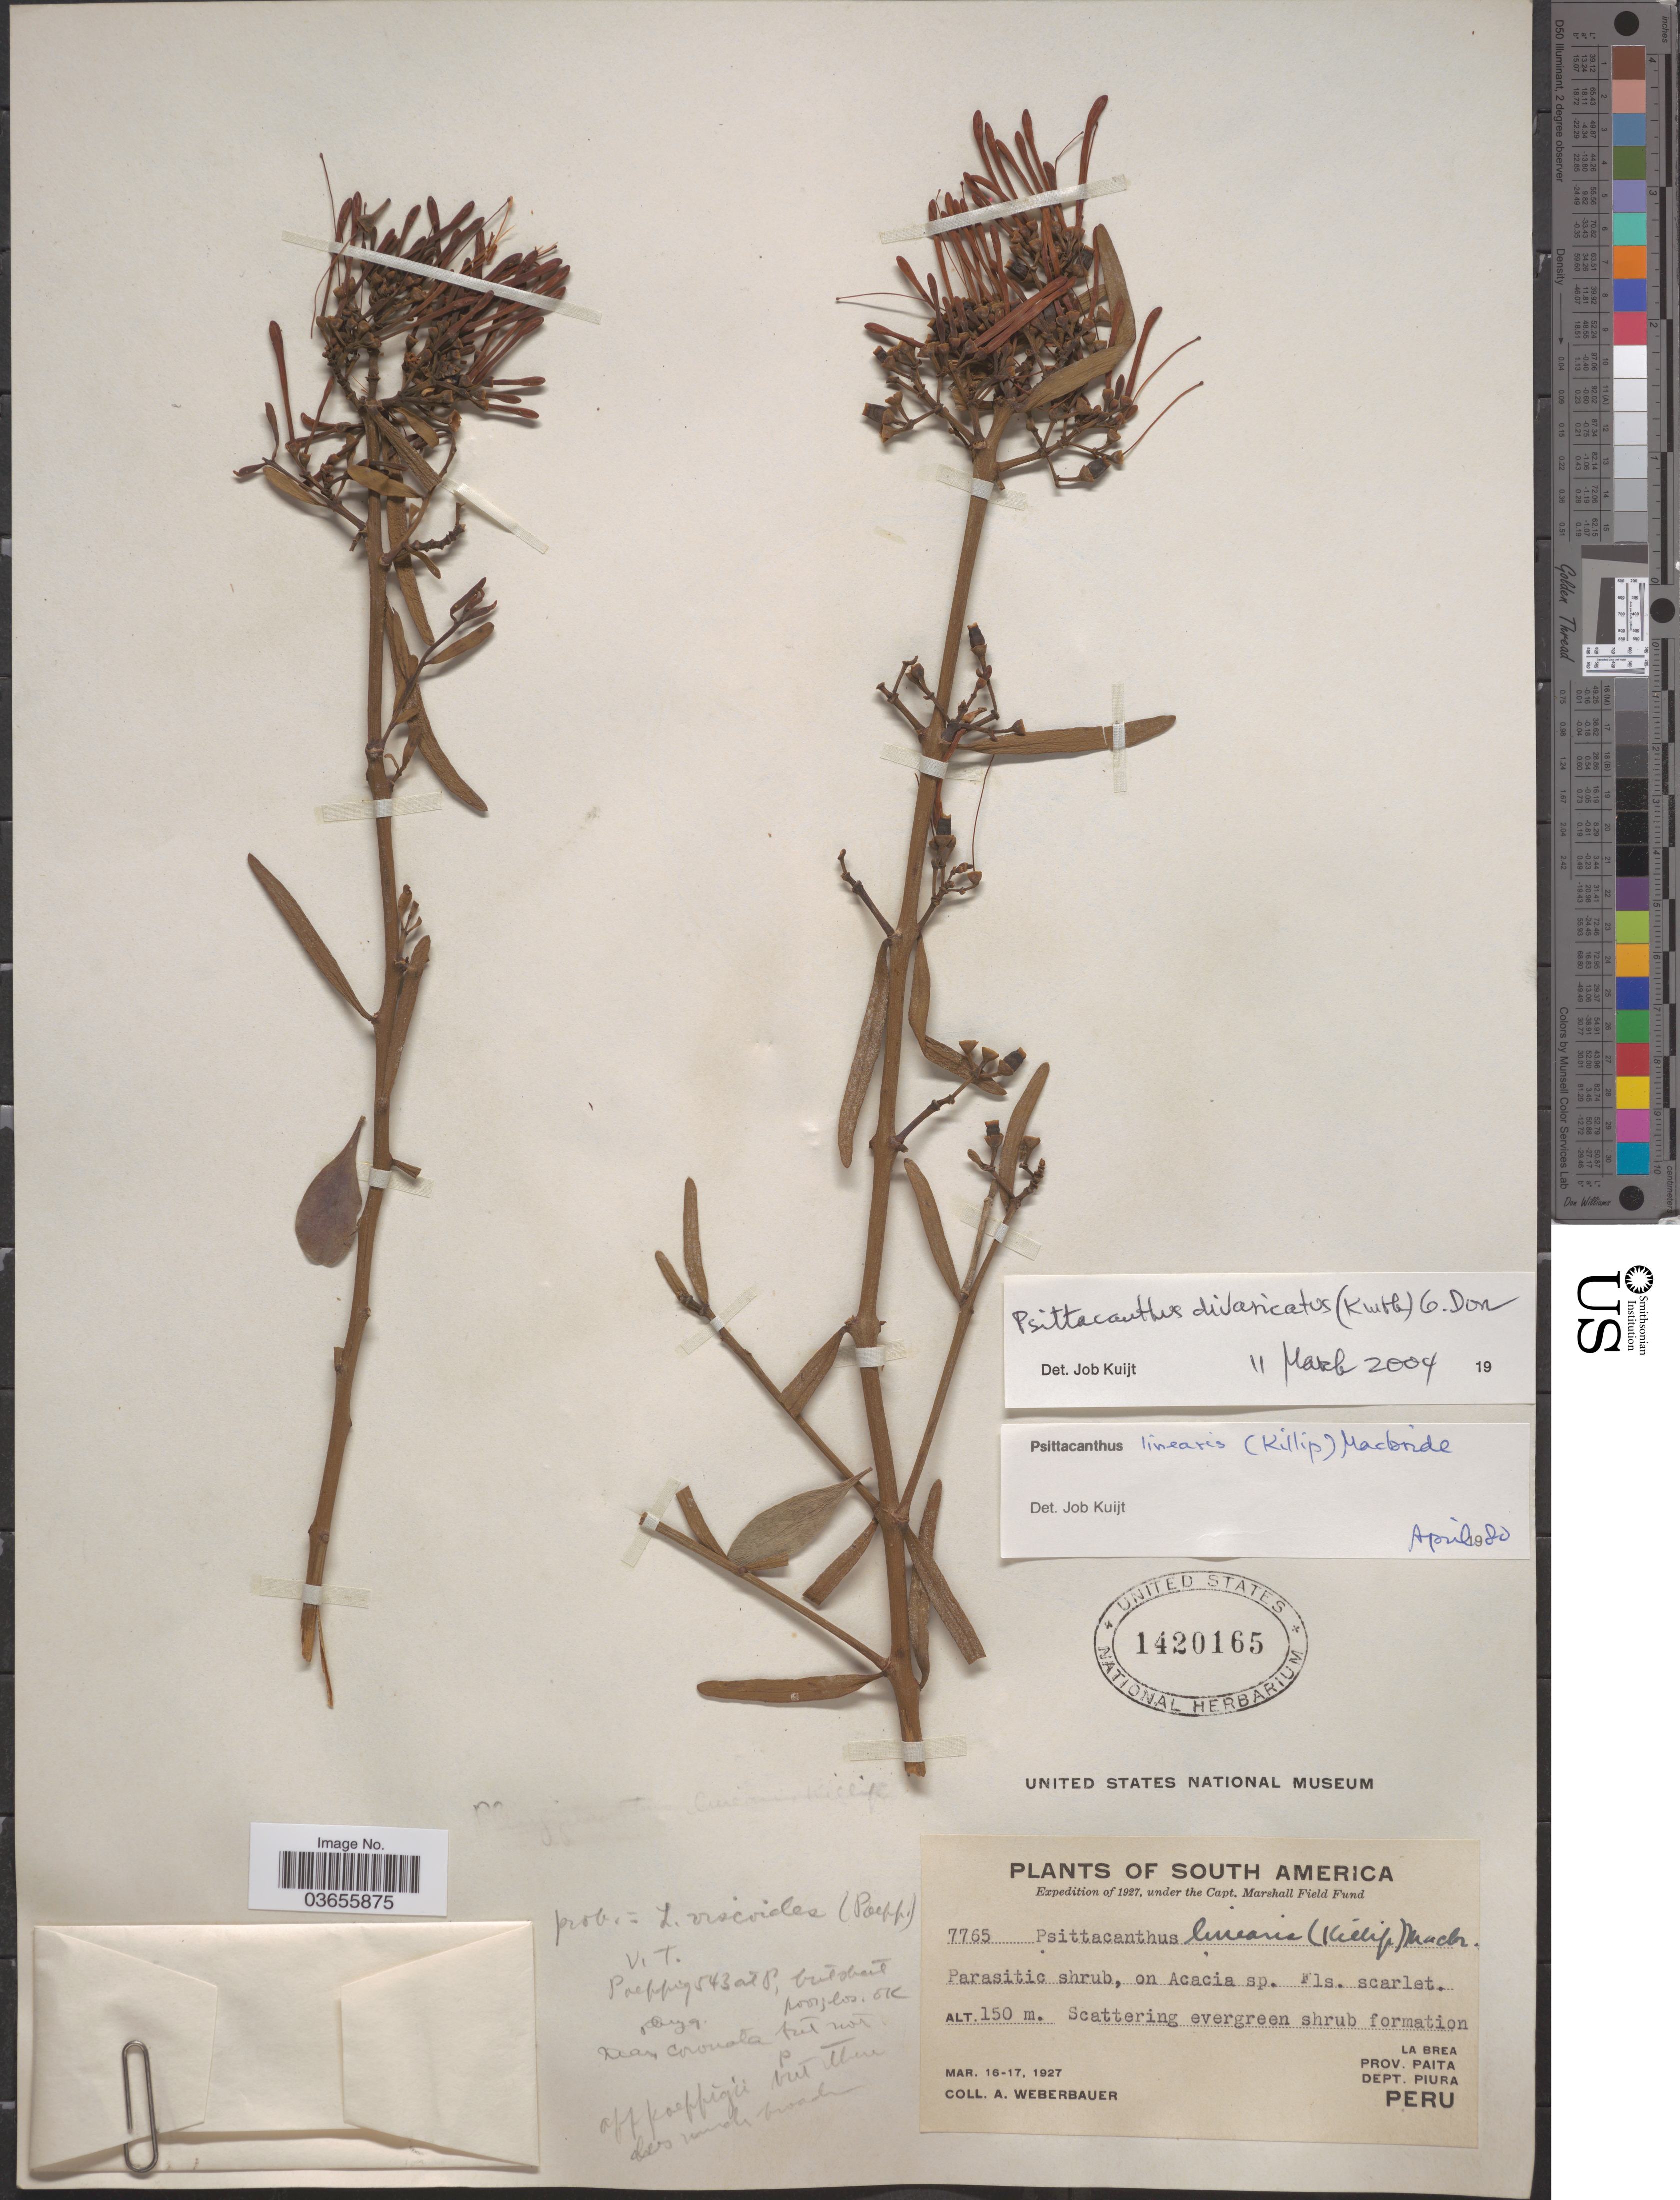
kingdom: Plantae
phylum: Tracheophyta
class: Magnoliopsida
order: Santalales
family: Loranthaceae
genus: Psittacanthus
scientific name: Psittacanthus divaricatus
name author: (Kunth) G. Don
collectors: A. Weberbauer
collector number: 7765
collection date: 1927-03-16/1927-03-17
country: Peru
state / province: Piura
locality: La Brea. Prov. Paita, dept. Piura.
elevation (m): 150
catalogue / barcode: US 1420165